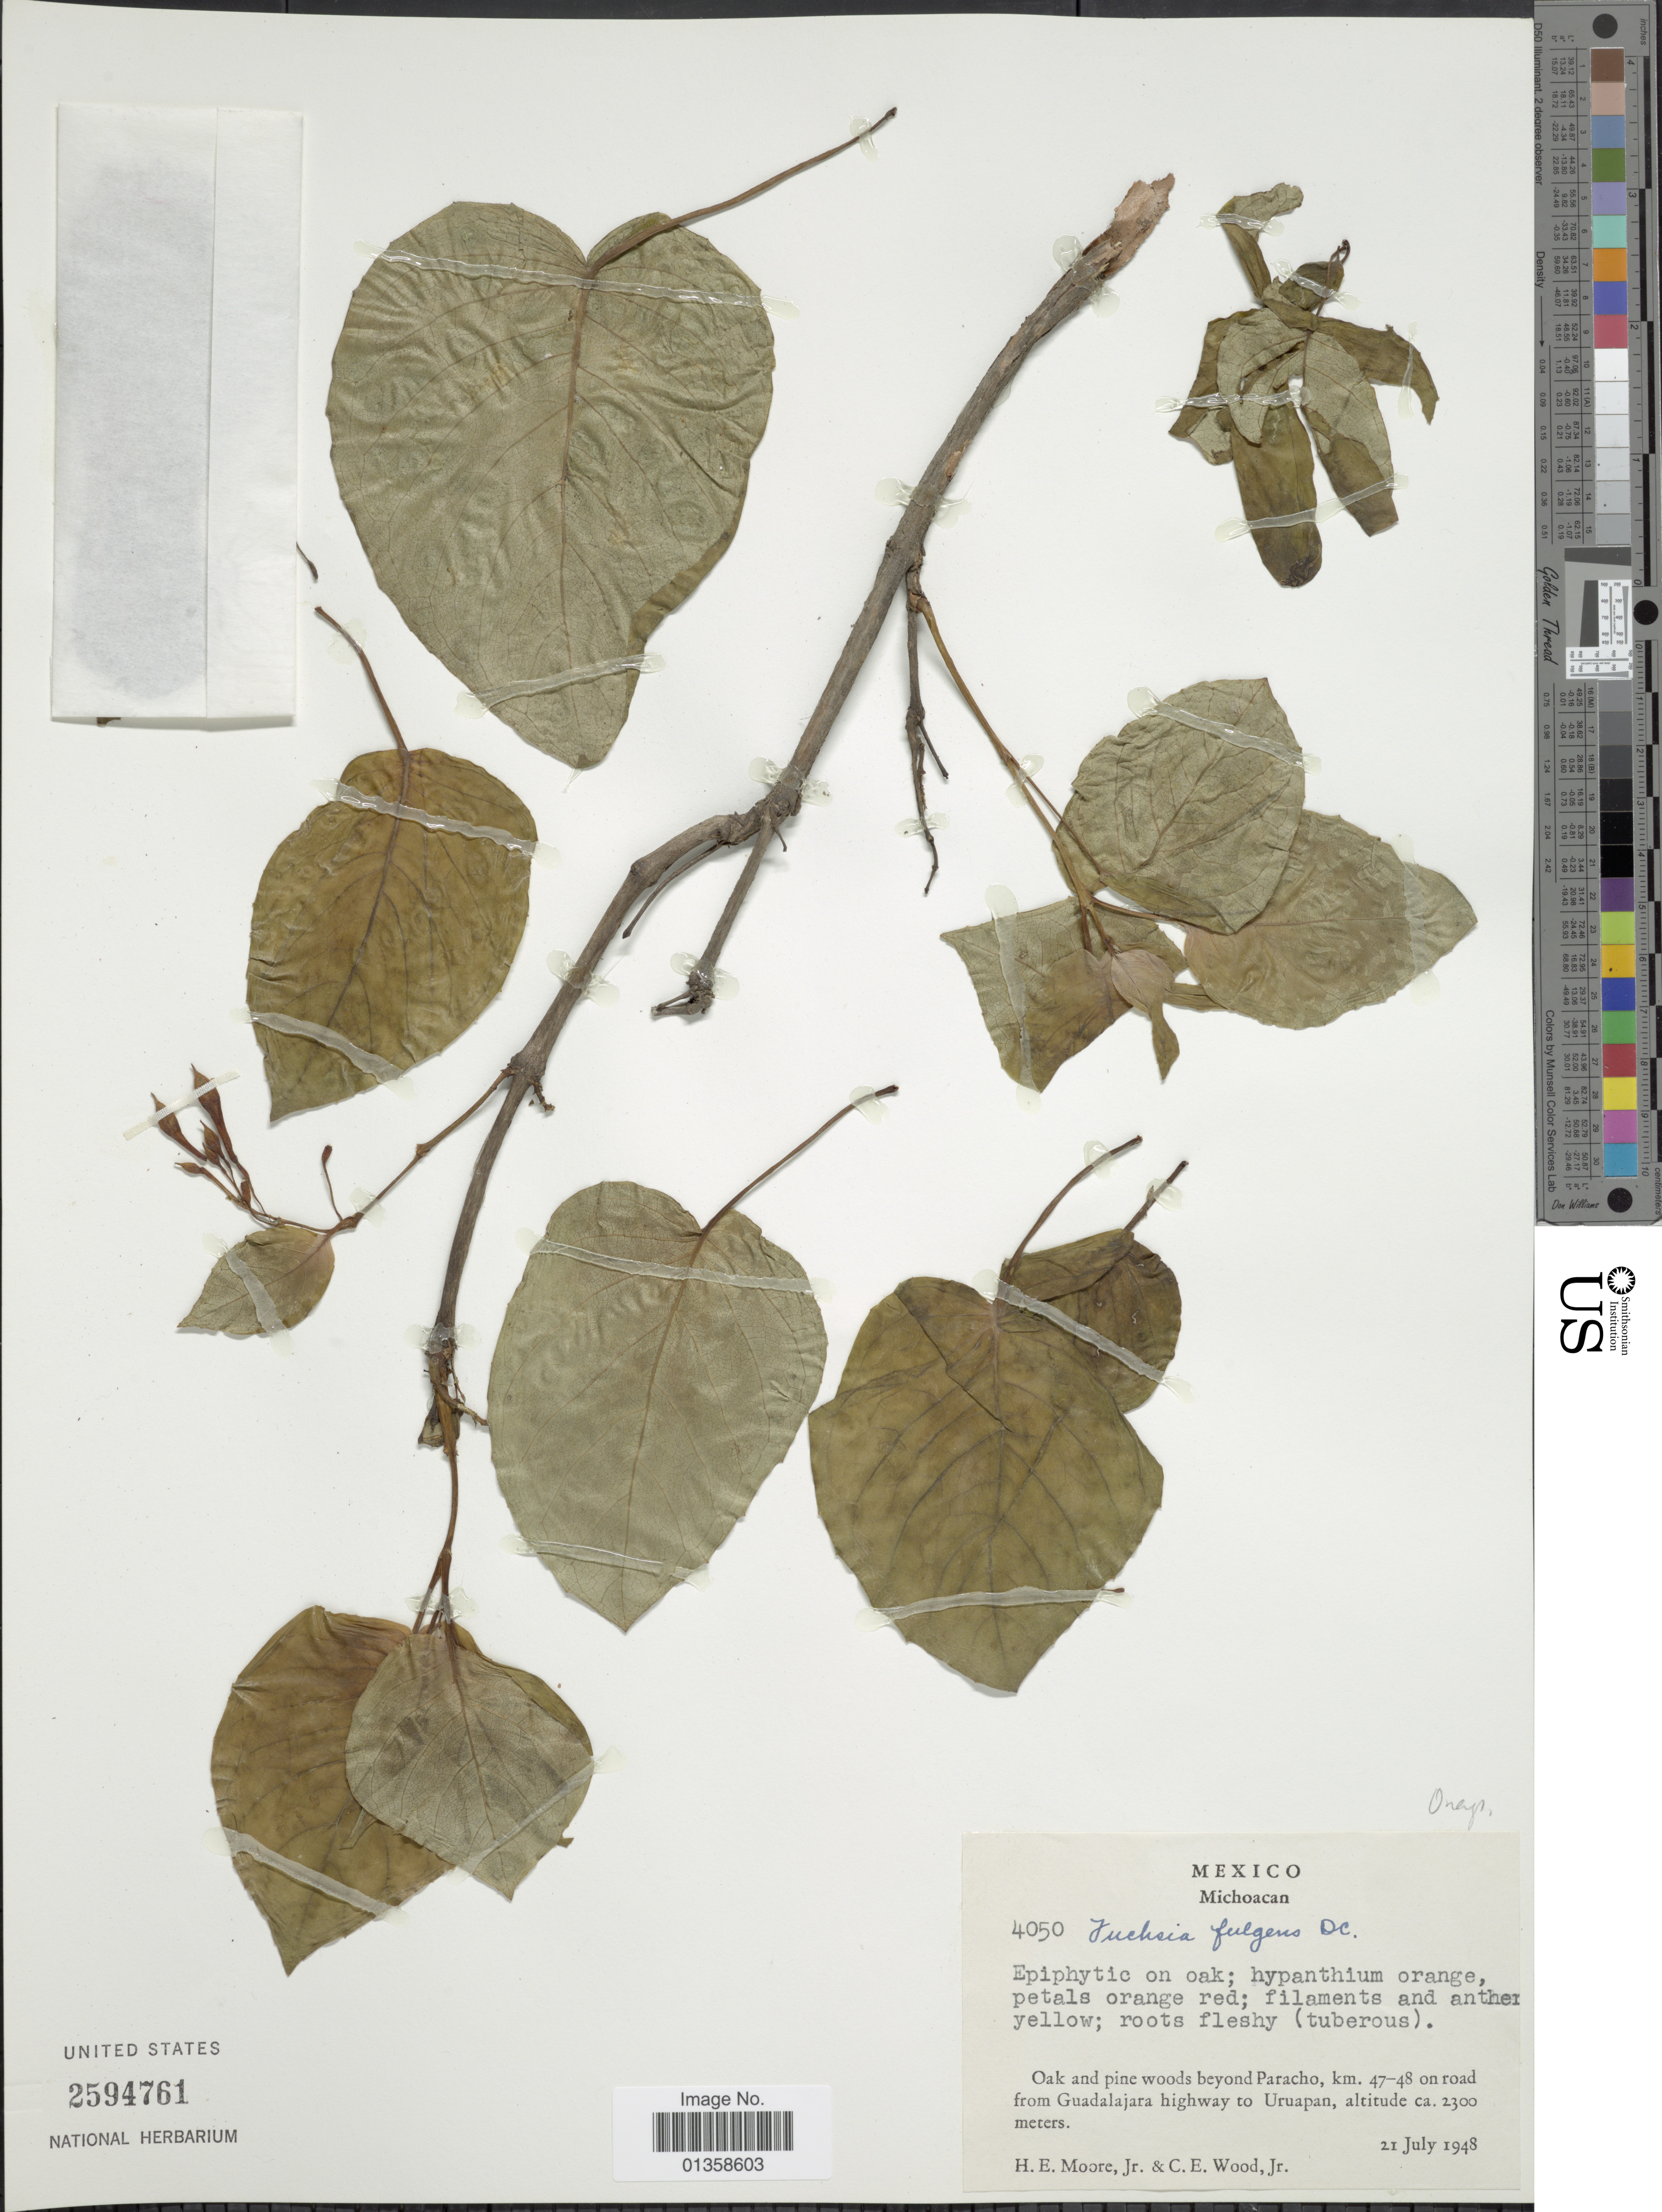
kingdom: Plantae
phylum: Tracheophyta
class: Magnoliopsida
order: Myrtales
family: Onagraceae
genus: Fuchsia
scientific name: Fuchsia fulgens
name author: DC.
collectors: H. Moore & C. Wood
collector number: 4050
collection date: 1948-07-21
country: Mexico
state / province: Michoacán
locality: Oak and pine woods beyond Paracho, km. 47-48 on road from Guadalajara highway to Uruapan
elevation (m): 2300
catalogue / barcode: US 2594761